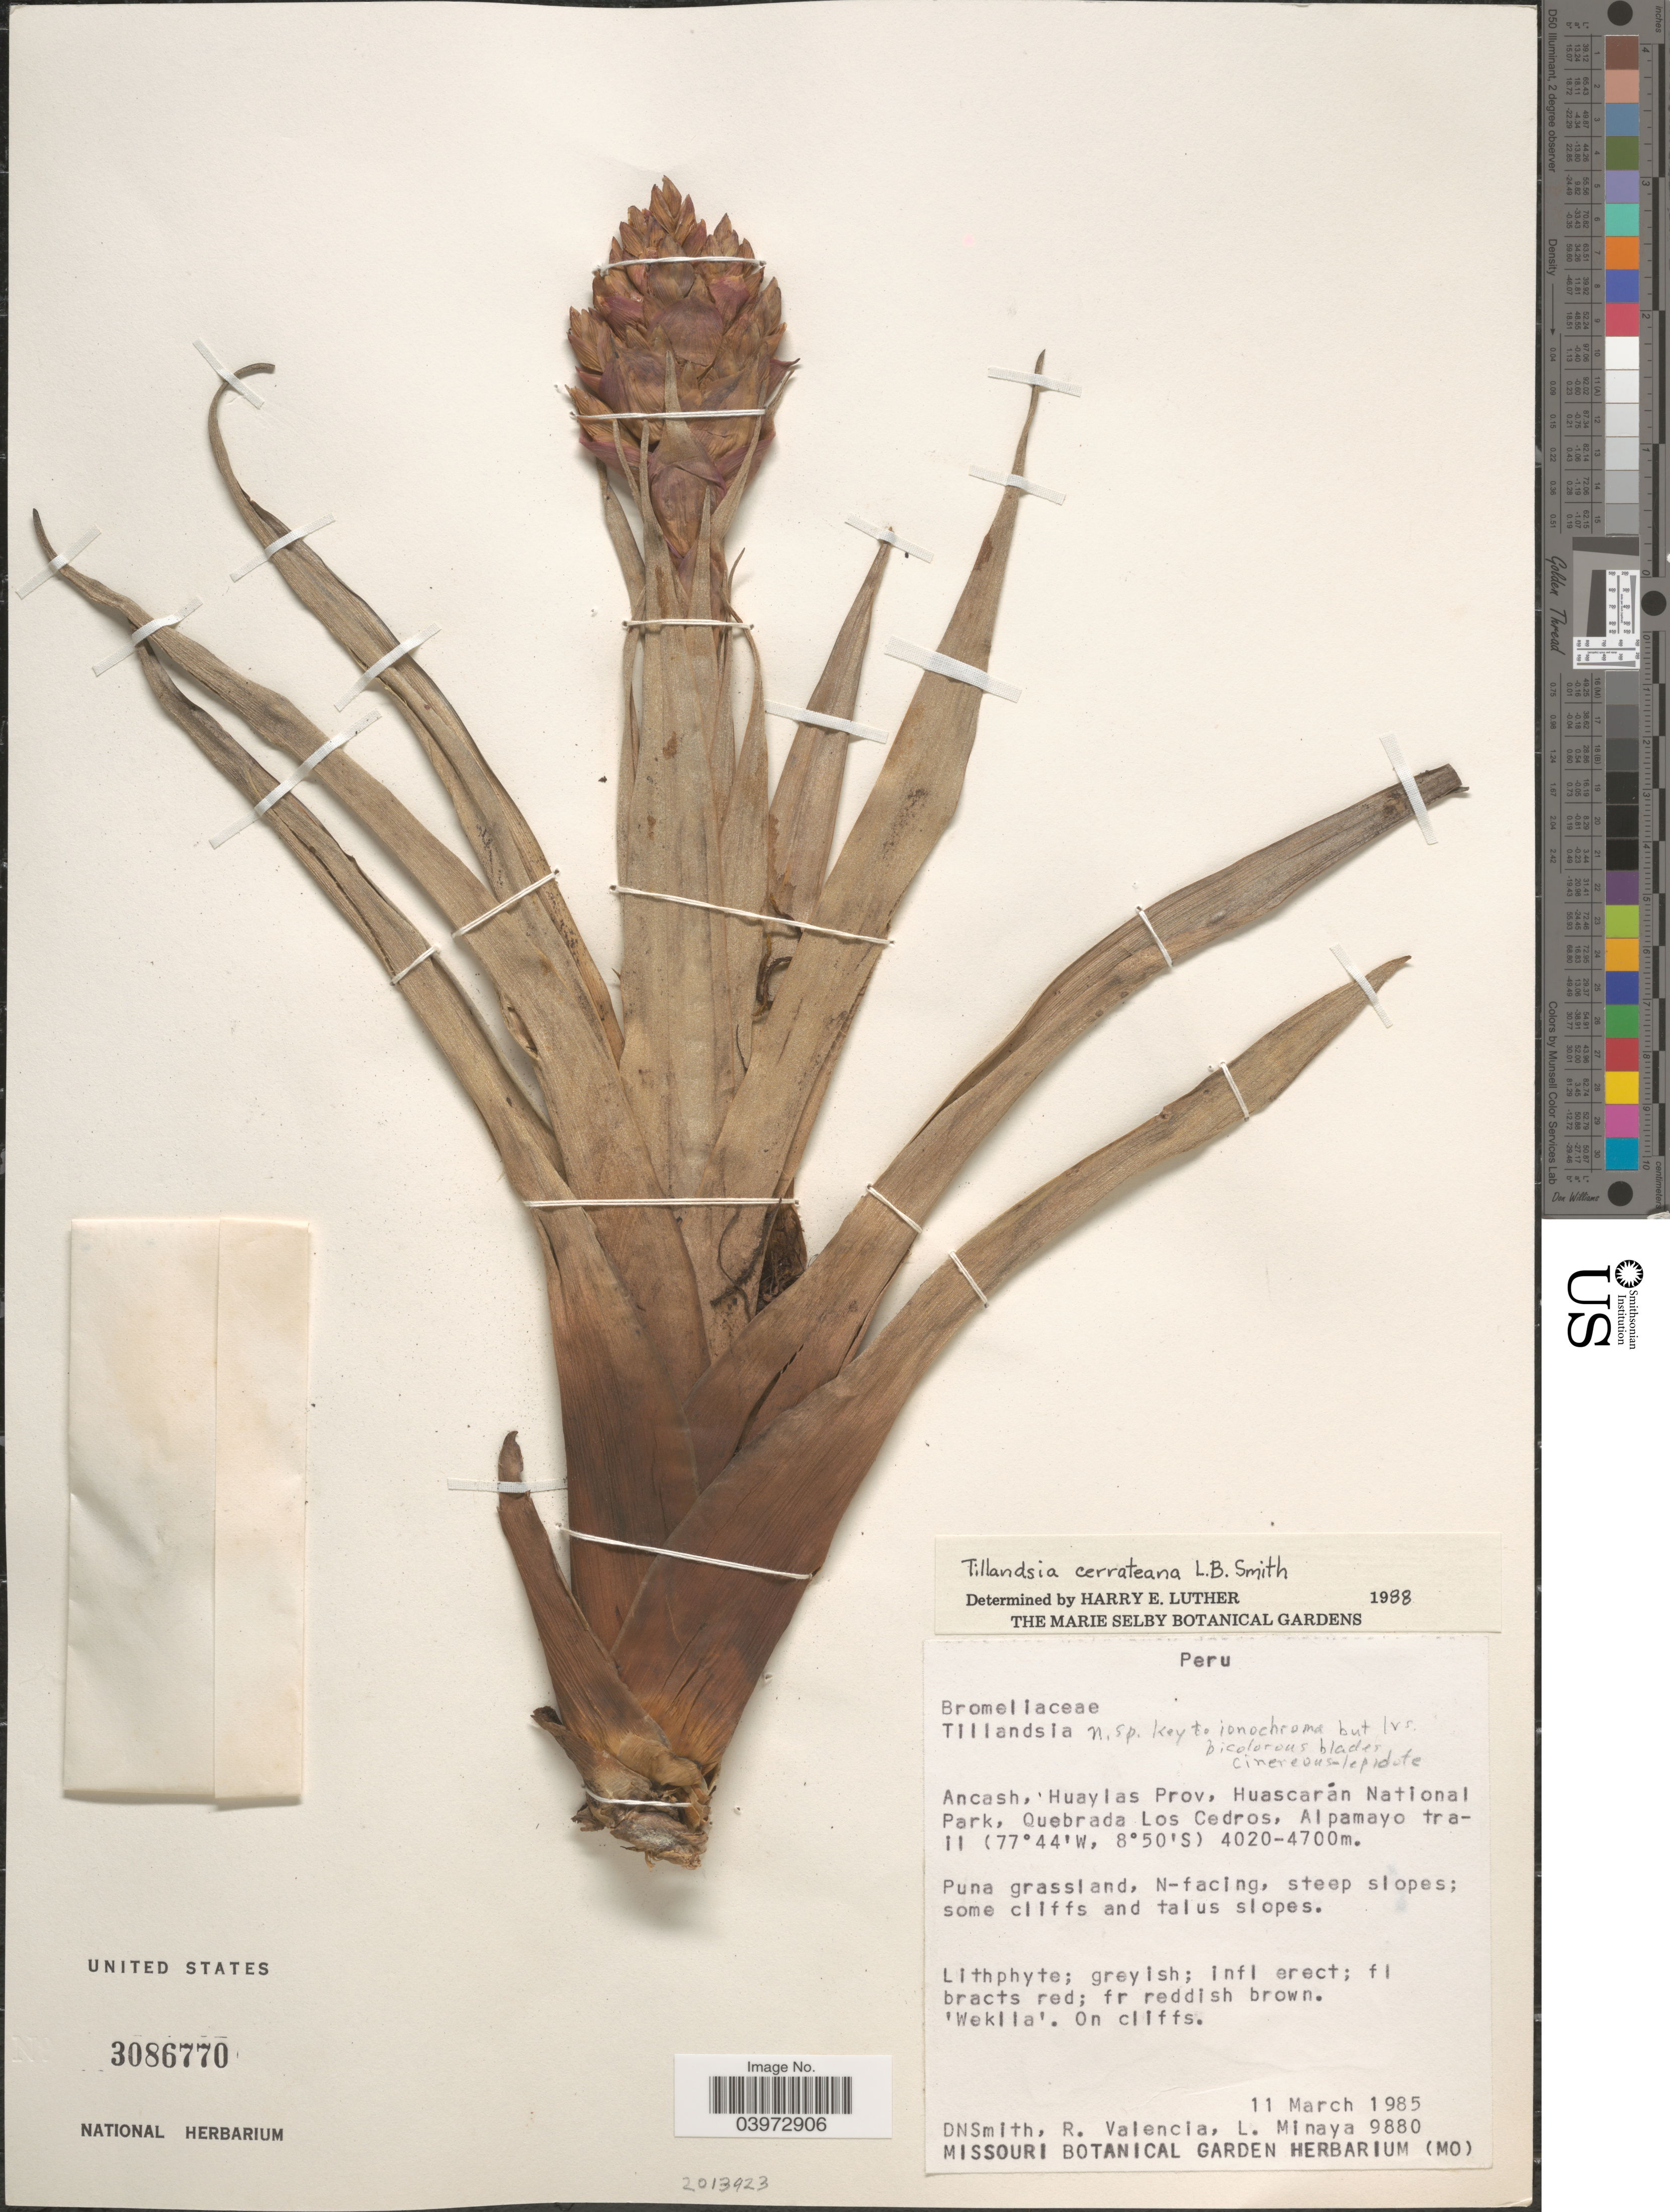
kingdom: Plantae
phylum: Tracheophyta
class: Liliopsida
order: Poales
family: Bromeliaceae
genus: Tillandsia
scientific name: Tillandsia cerrateana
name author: L.B. Sm.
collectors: D. R. Smith, R. Valencia & L. Minaya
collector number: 9880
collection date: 1985-03-11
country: Peru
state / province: Ancash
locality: Huaylas Prov. Huascarán National Park, Quebrada Los Cedros, Alpamayo trail. Puna grassland, N-facing, steep slopes.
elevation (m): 4020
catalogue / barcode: US 3086770